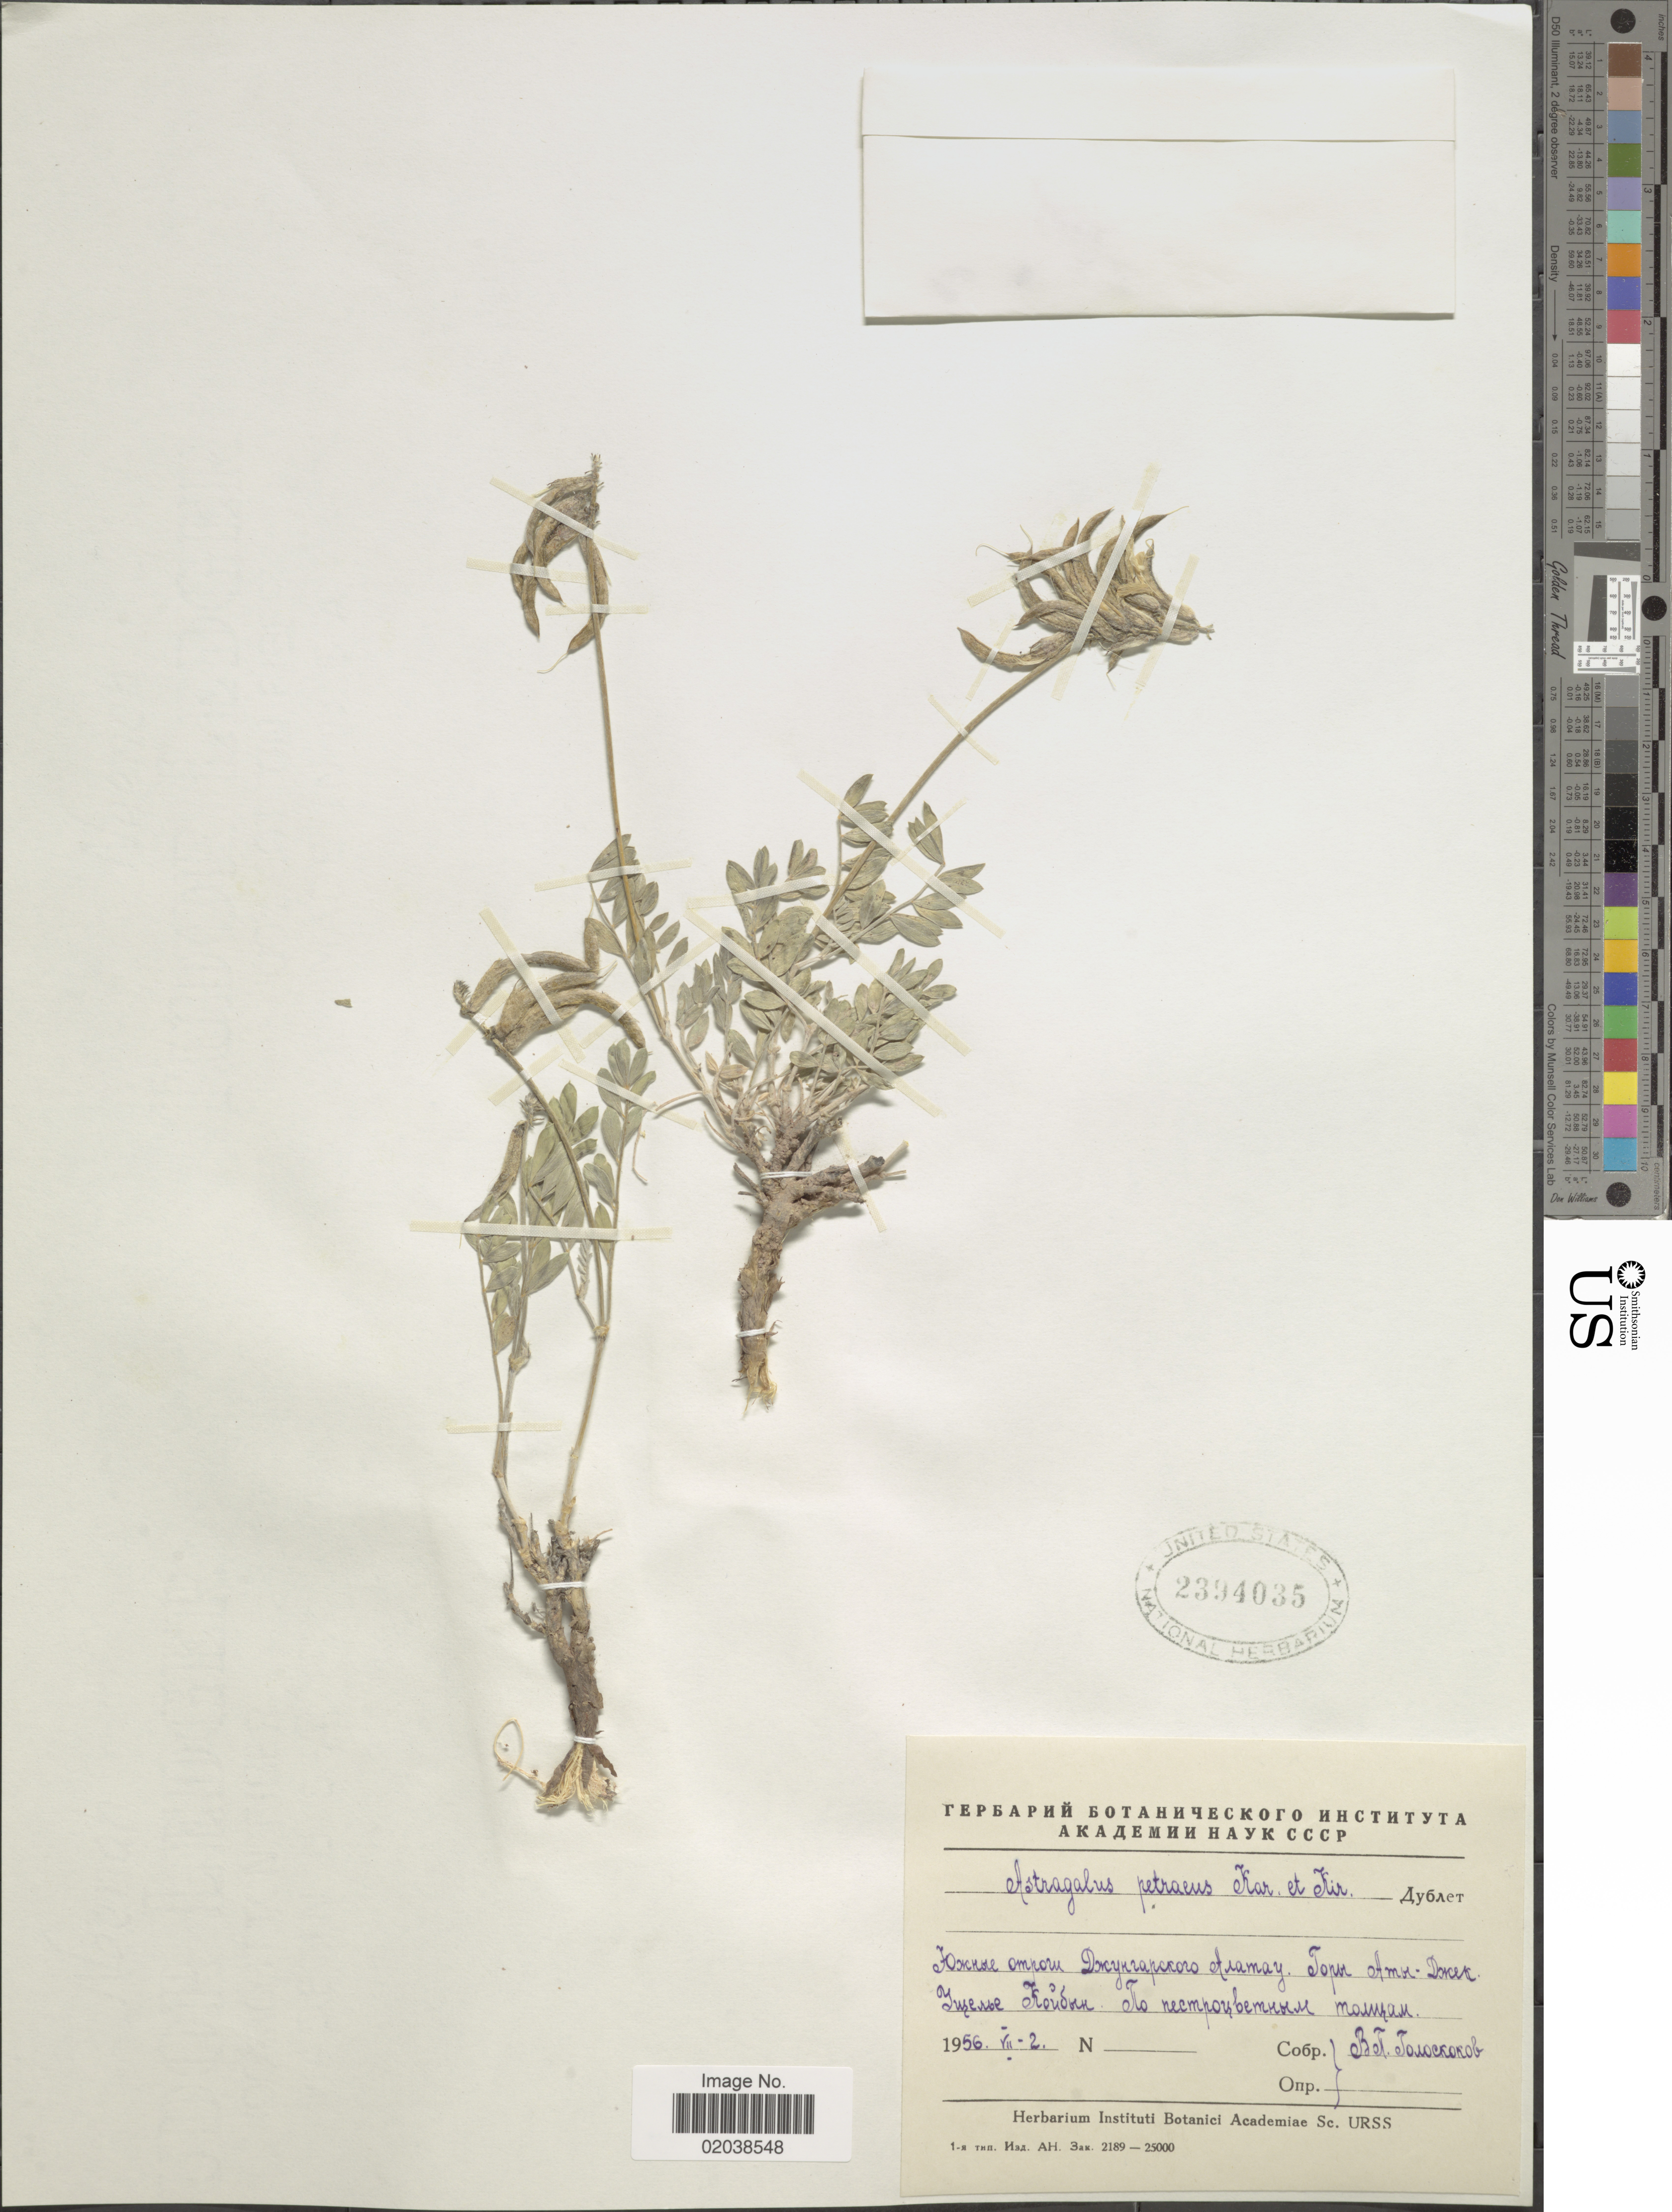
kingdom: Plantae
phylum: Tracheophyta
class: Magnoliopsida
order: Fabales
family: Fabaceae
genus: Astragalus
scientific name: Astragalus petraeus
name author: Kar. & Kir.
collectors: V. P. Goloskokov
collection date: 1956-07-02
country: Kazakhstan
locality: Dzungar Alatau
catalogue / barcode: US 2394035